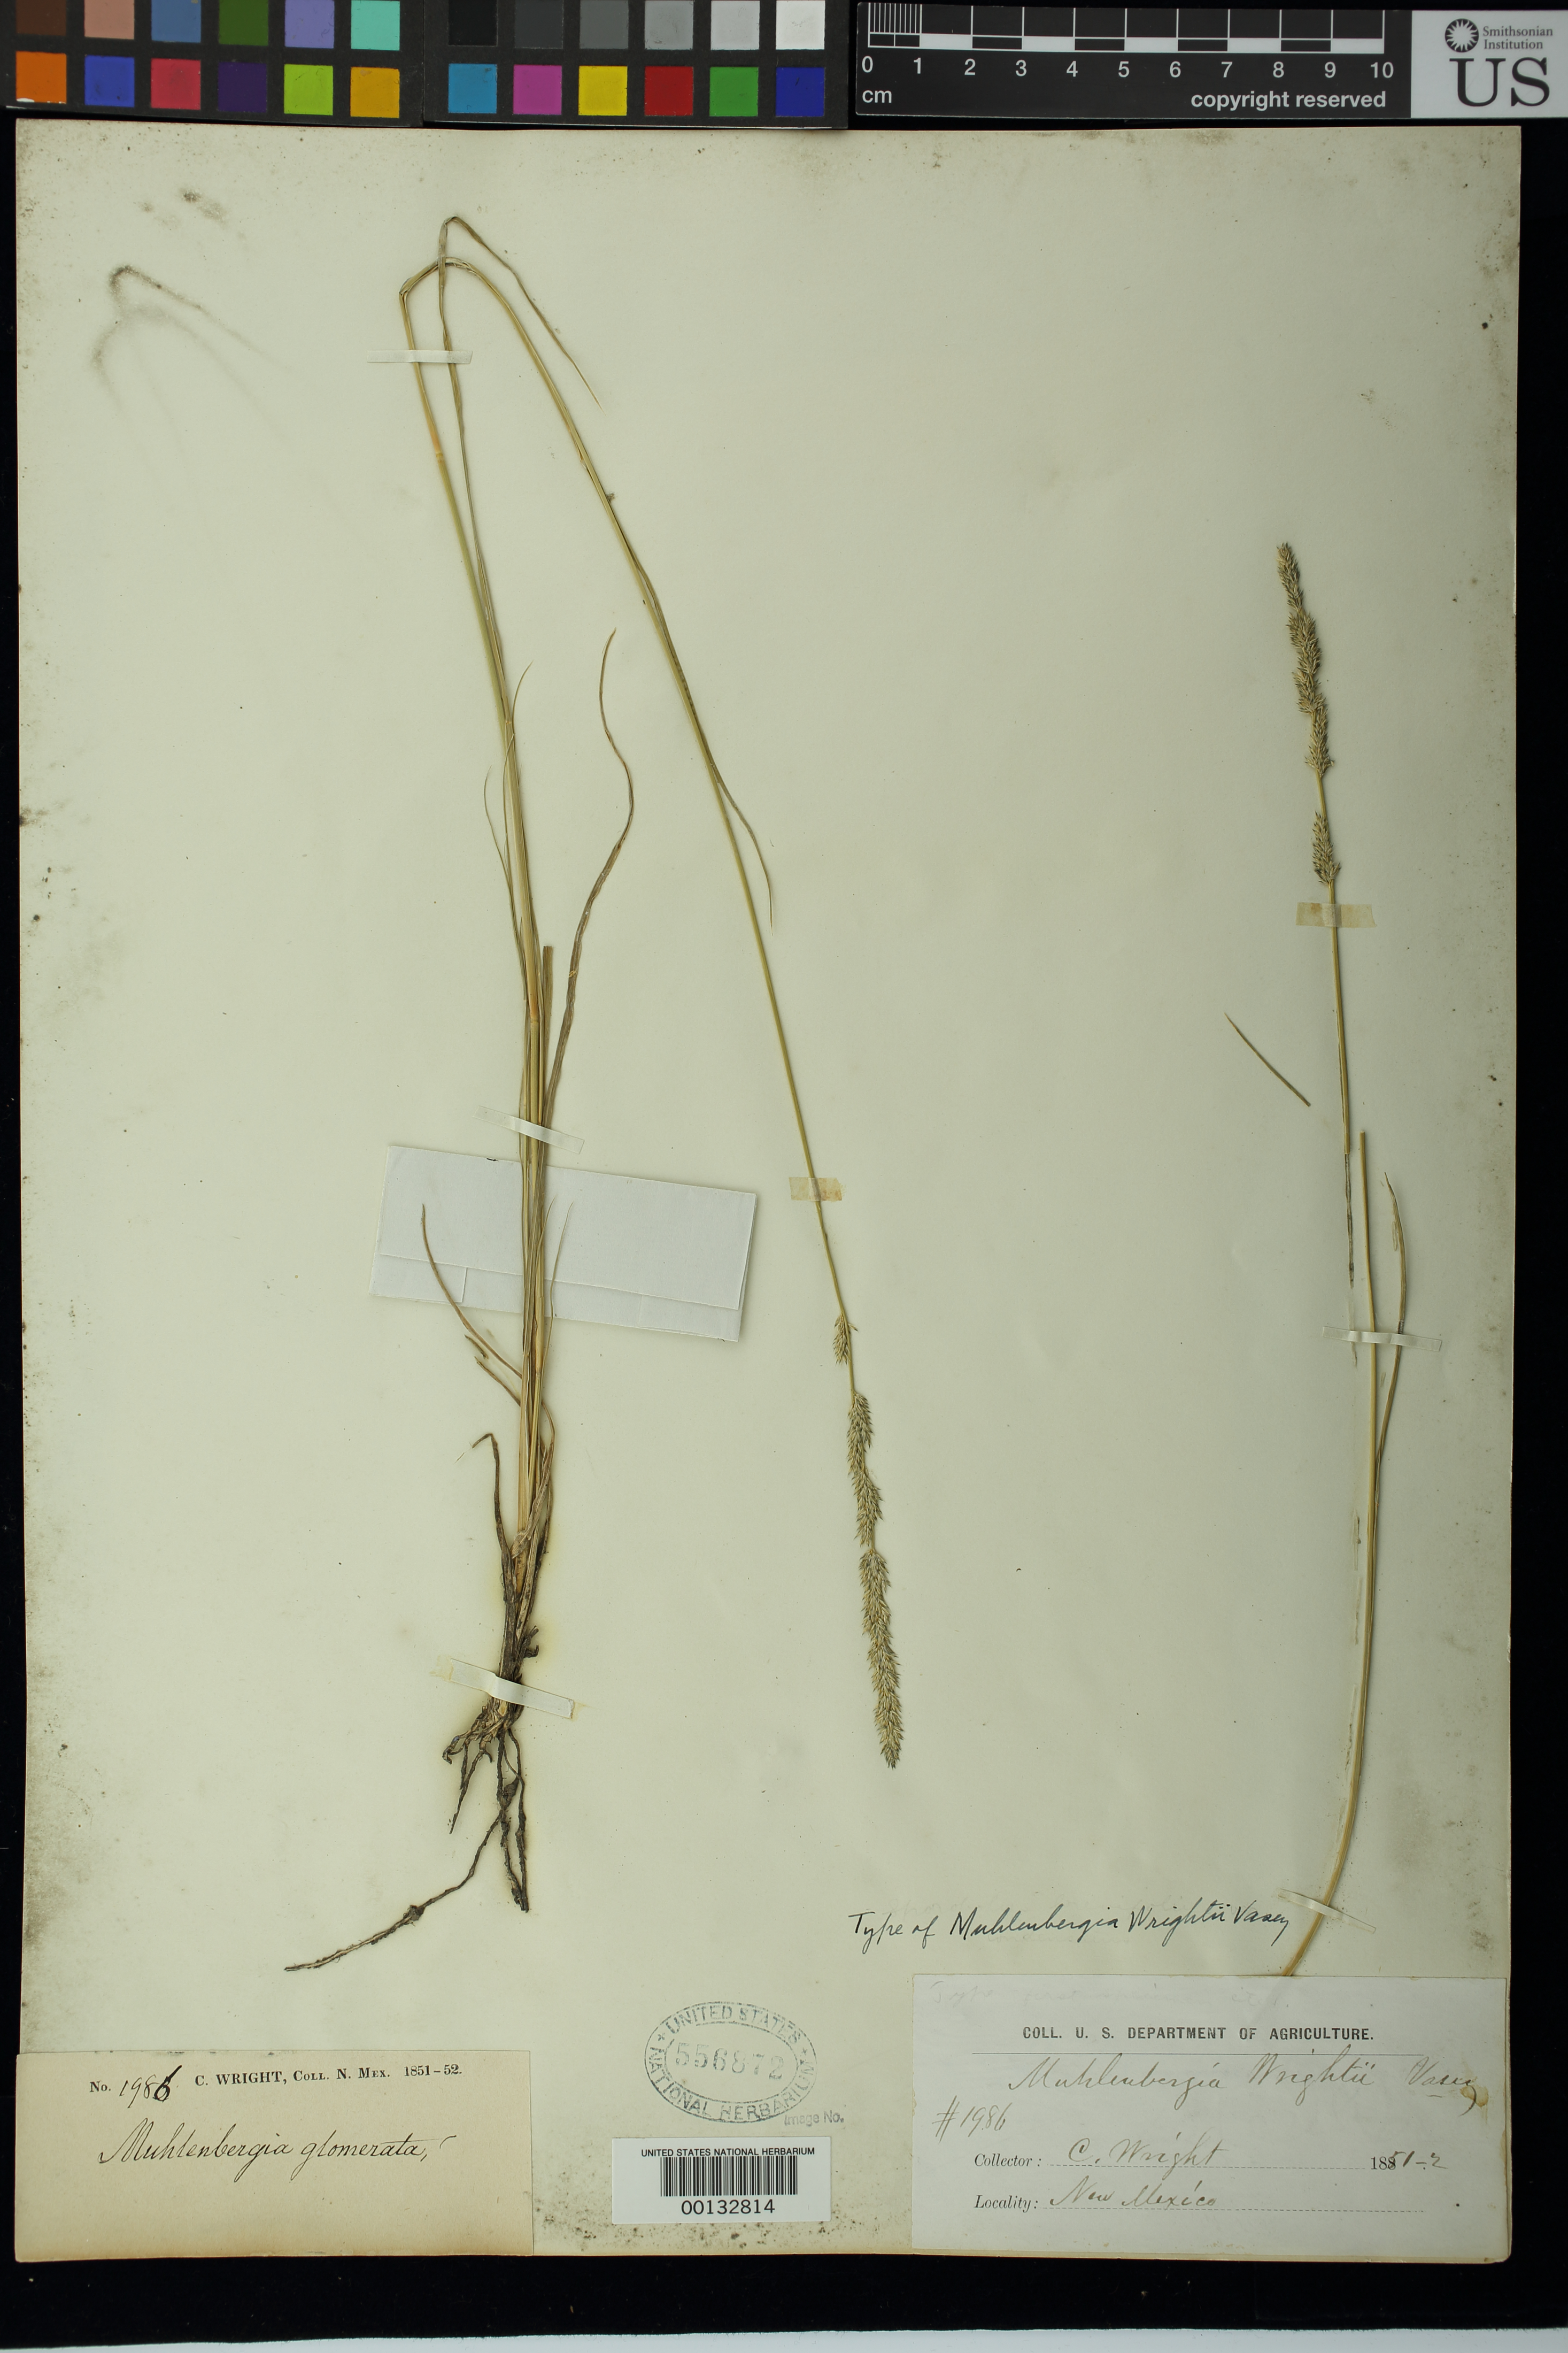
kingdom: Plantae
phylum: Tracheophyta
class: Liliopsida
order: Poales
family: Poaceae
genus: Muhlenbergia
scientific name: Muhlenbergia wrightii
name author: Vasey ex J.M. Coult.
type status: Lectotype; Syntype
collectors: C. Wright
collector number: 1986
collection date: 1851/1852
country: United States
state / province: Arizona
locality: "N. Mexico"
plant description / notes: Specimen annotated (unsigned, undated) "Type of Muhlenbergia wrightii Vasey" and recorded in Tropicos and US catalog records as "holotype" (as of Feb. 2014). Protologue cites no collections, only "Colorado and New Mexico" and thus there are (at least) 2 syntypes. This Wright collection originally labeled "N. Mexico" was probably collected in what is now Arizona; duplicates at GH provide further information: 14 Sep 1851; Arizona: Cochise County, Valley of Sonora, along branches, east of Huachuca Mountain south of Benson (R. Soreng, email comm. Feb. 2014).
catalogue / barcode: US 556872